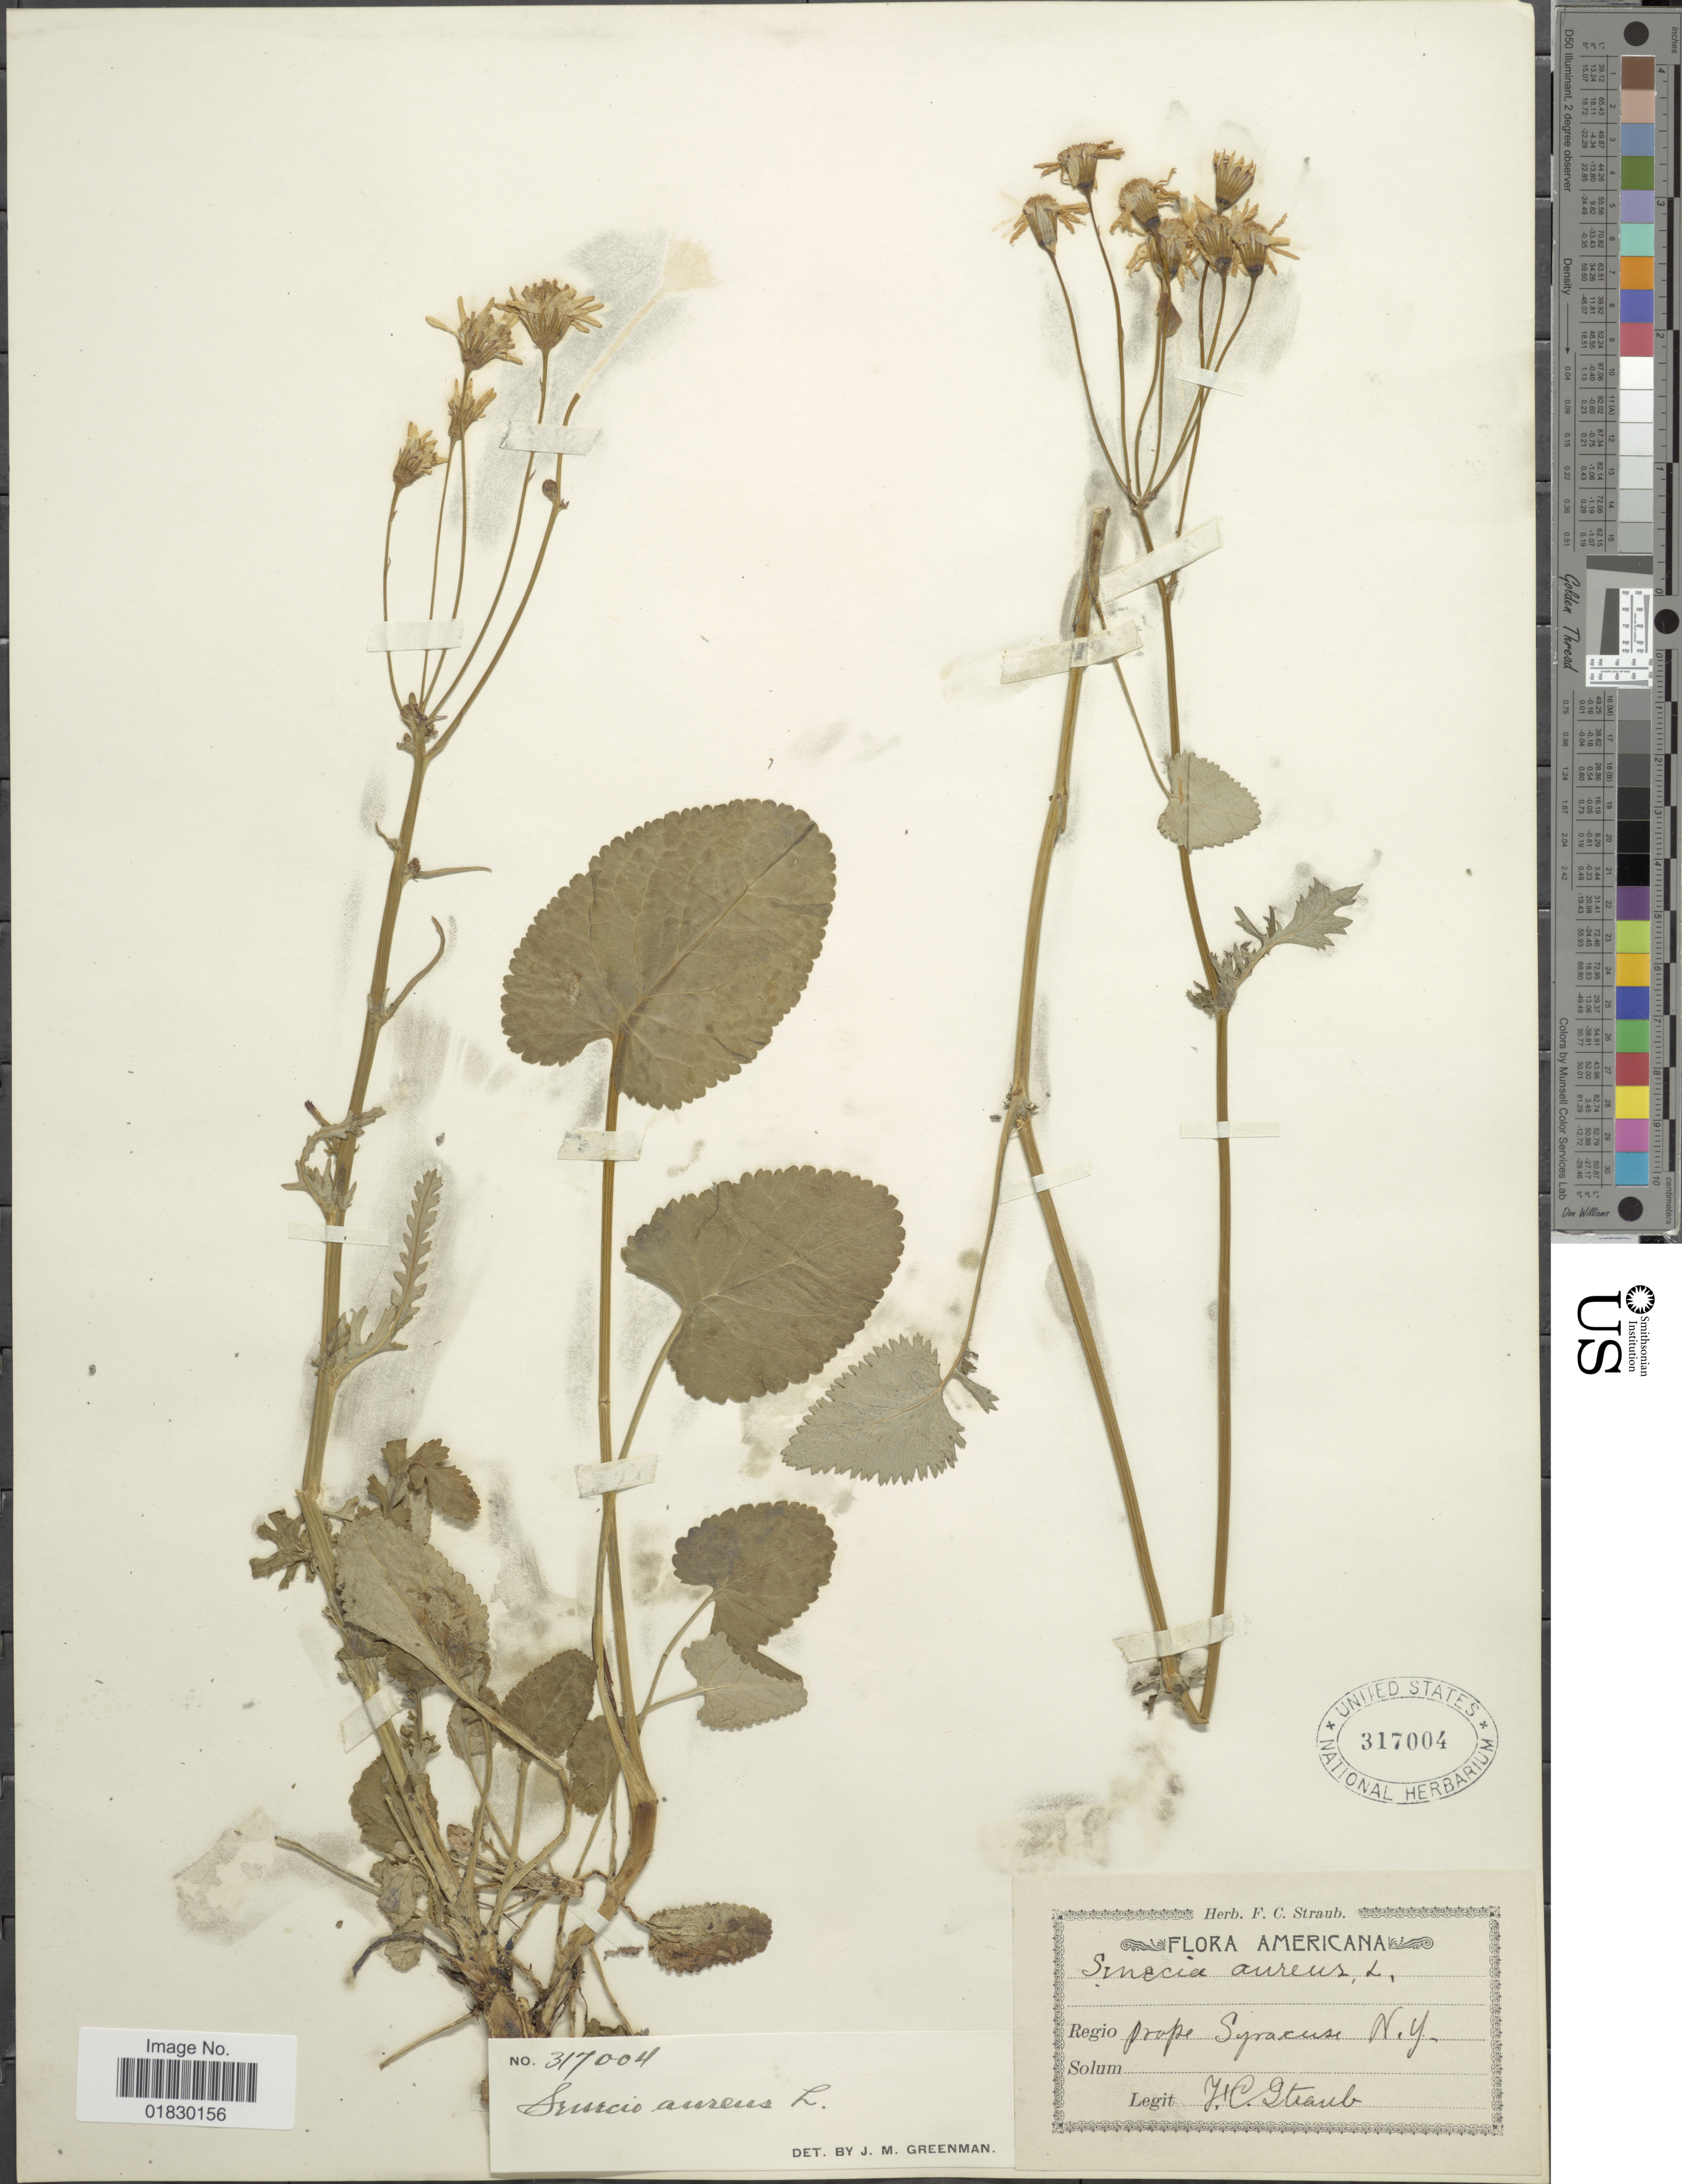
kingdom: Plantae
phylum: Tracheophyta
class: Magnoliopsida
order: Asterales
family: Asteraceae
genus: Packera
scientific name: Packera aurea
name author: (L.) Á. Löve & D. Löve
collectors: F. Straub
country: United States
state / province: New York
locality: Prope Syracuse, N. Y.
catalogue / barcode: US 317004